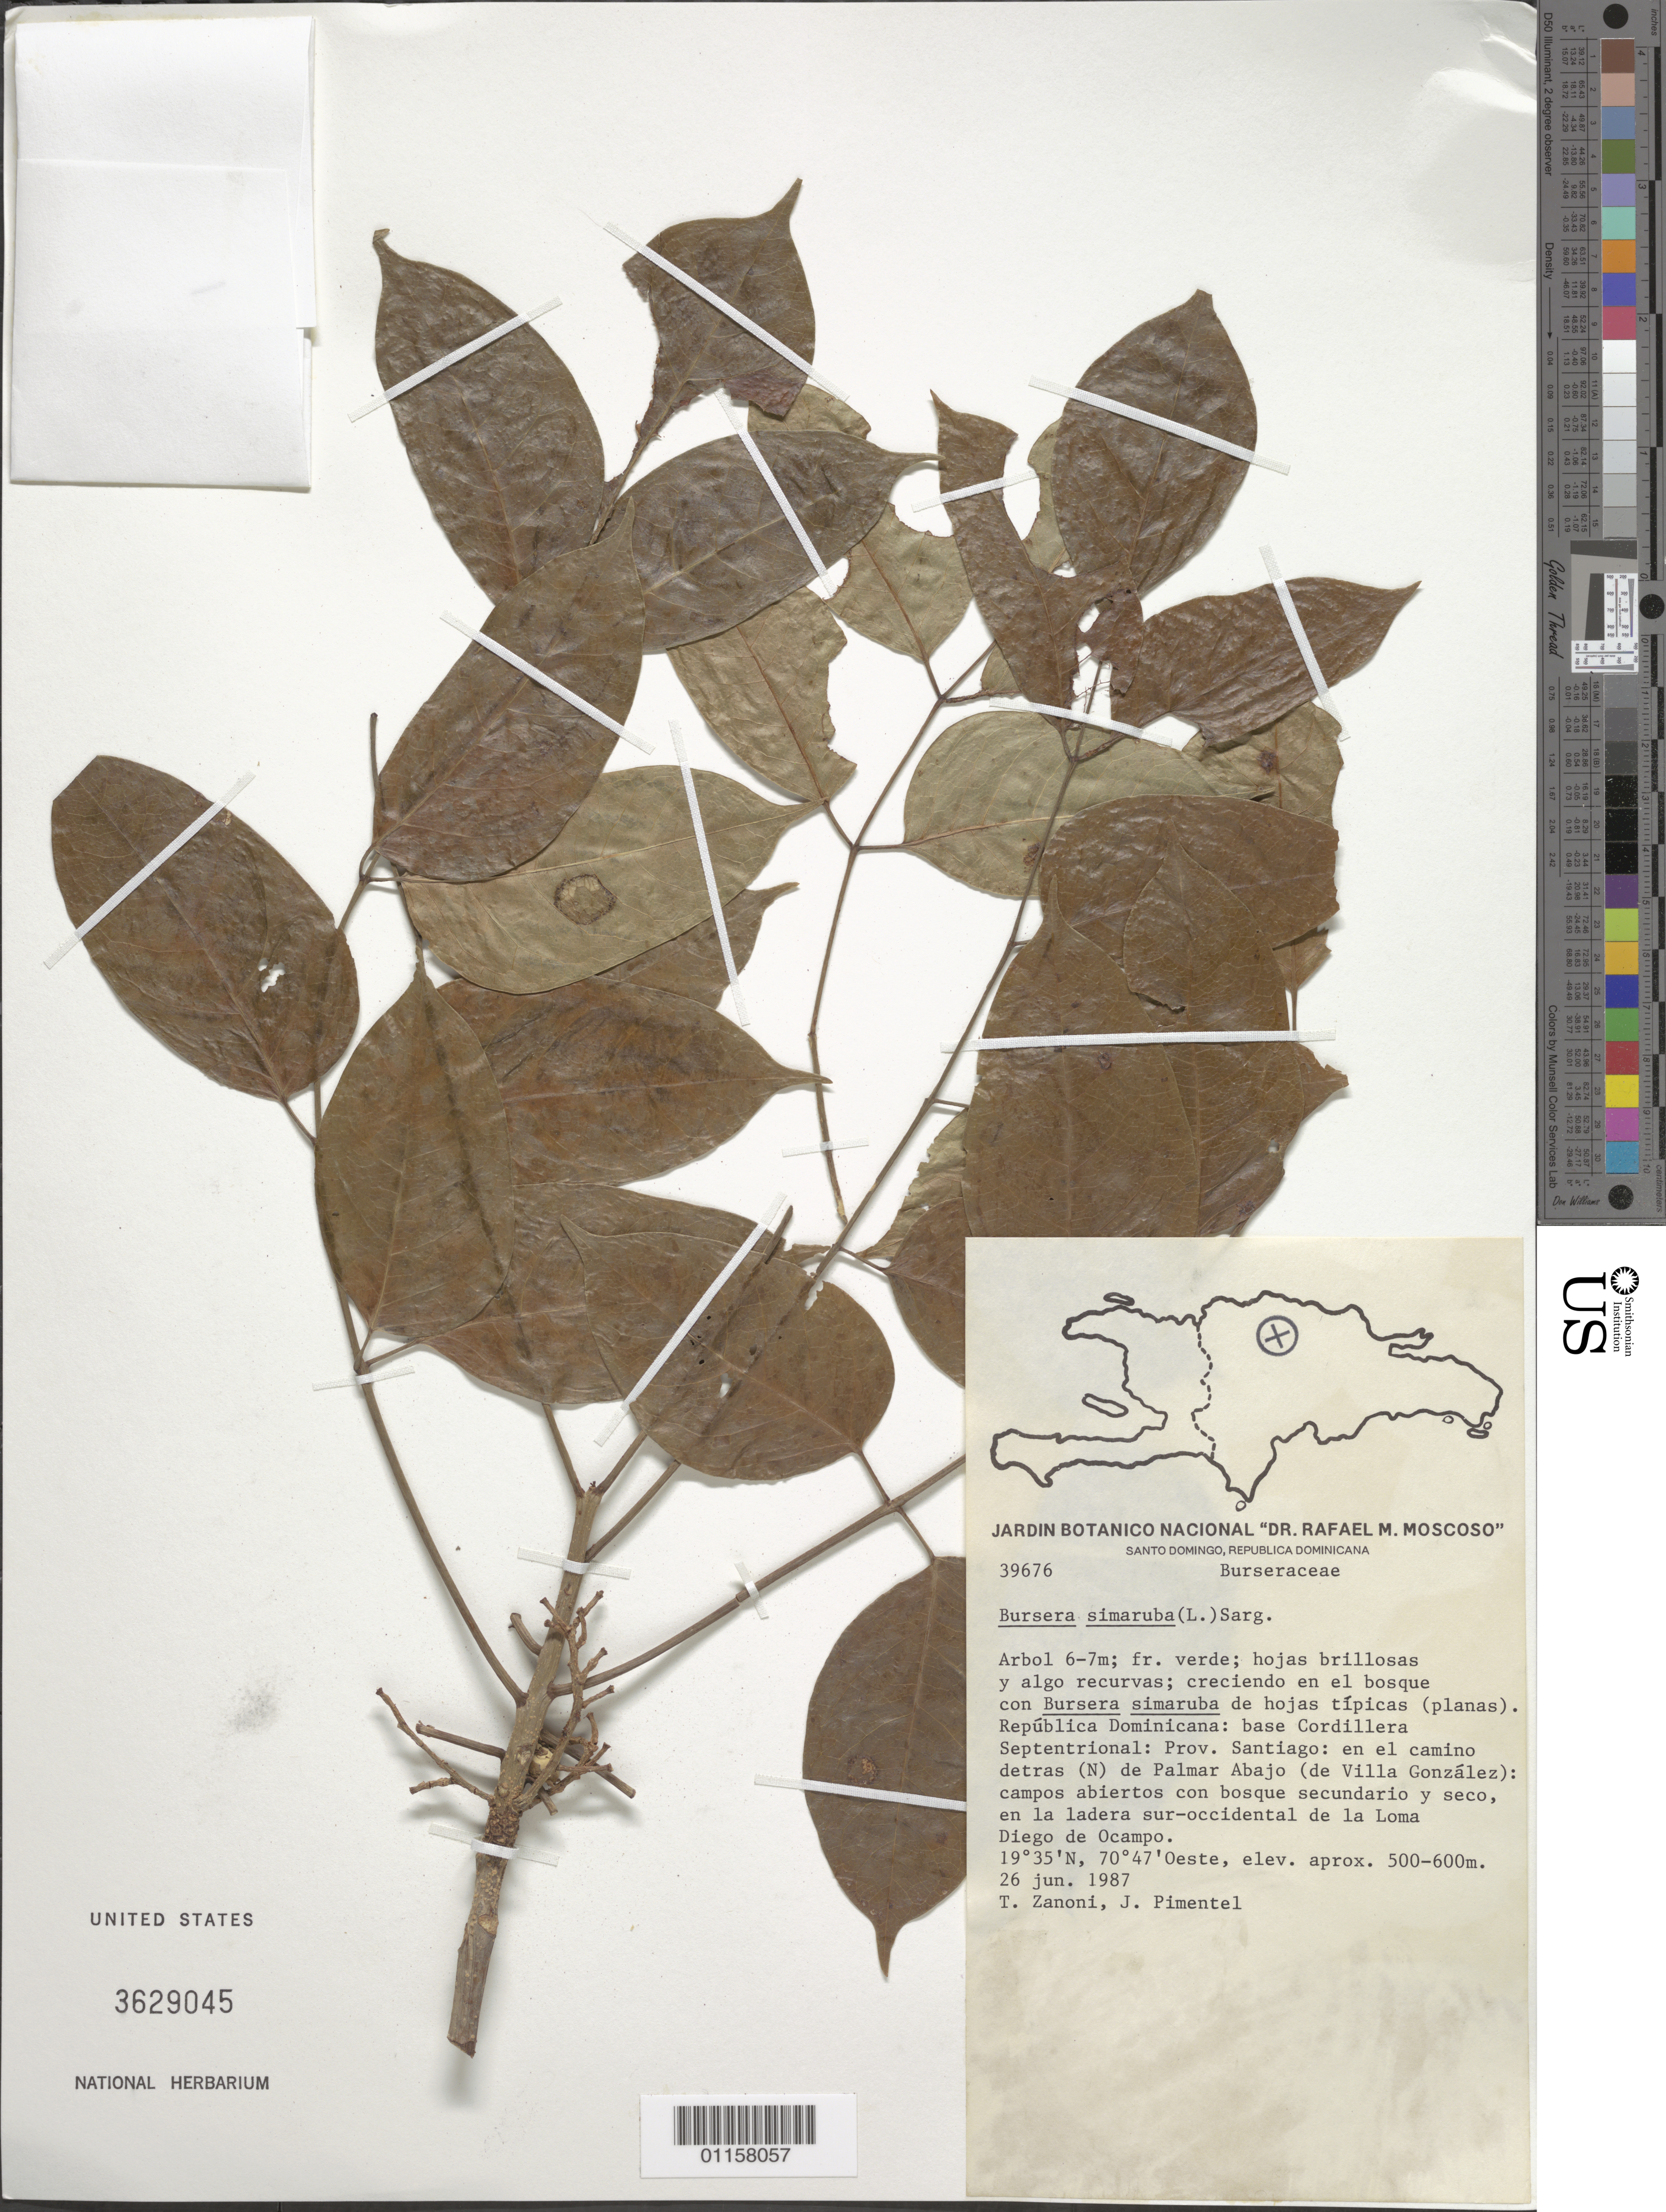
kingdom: Plantae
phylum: Tracheophyta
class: Magnoliopsida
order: Sapindales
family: Burseraceae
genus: Bursera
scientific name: Bursera simaruba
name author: (L.) Sarg.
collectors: T. A. Zanoni & J. Pimentel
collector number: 39676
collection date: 1987-06-26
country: Dominican Republic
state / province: Santiago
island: Hispaniola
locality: Cordillera Septentrional base, en el camino detras (N) de Palmar Abajo (de Villa González); en la ladera sur-occidental de la Loma Diego de Ocampo.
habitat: Campos abiertos con bosque secundario y seco; creciendo en el bosque con Bursera simaruba de hojas típicas (planas).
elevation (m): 500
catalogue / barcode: US 3629045